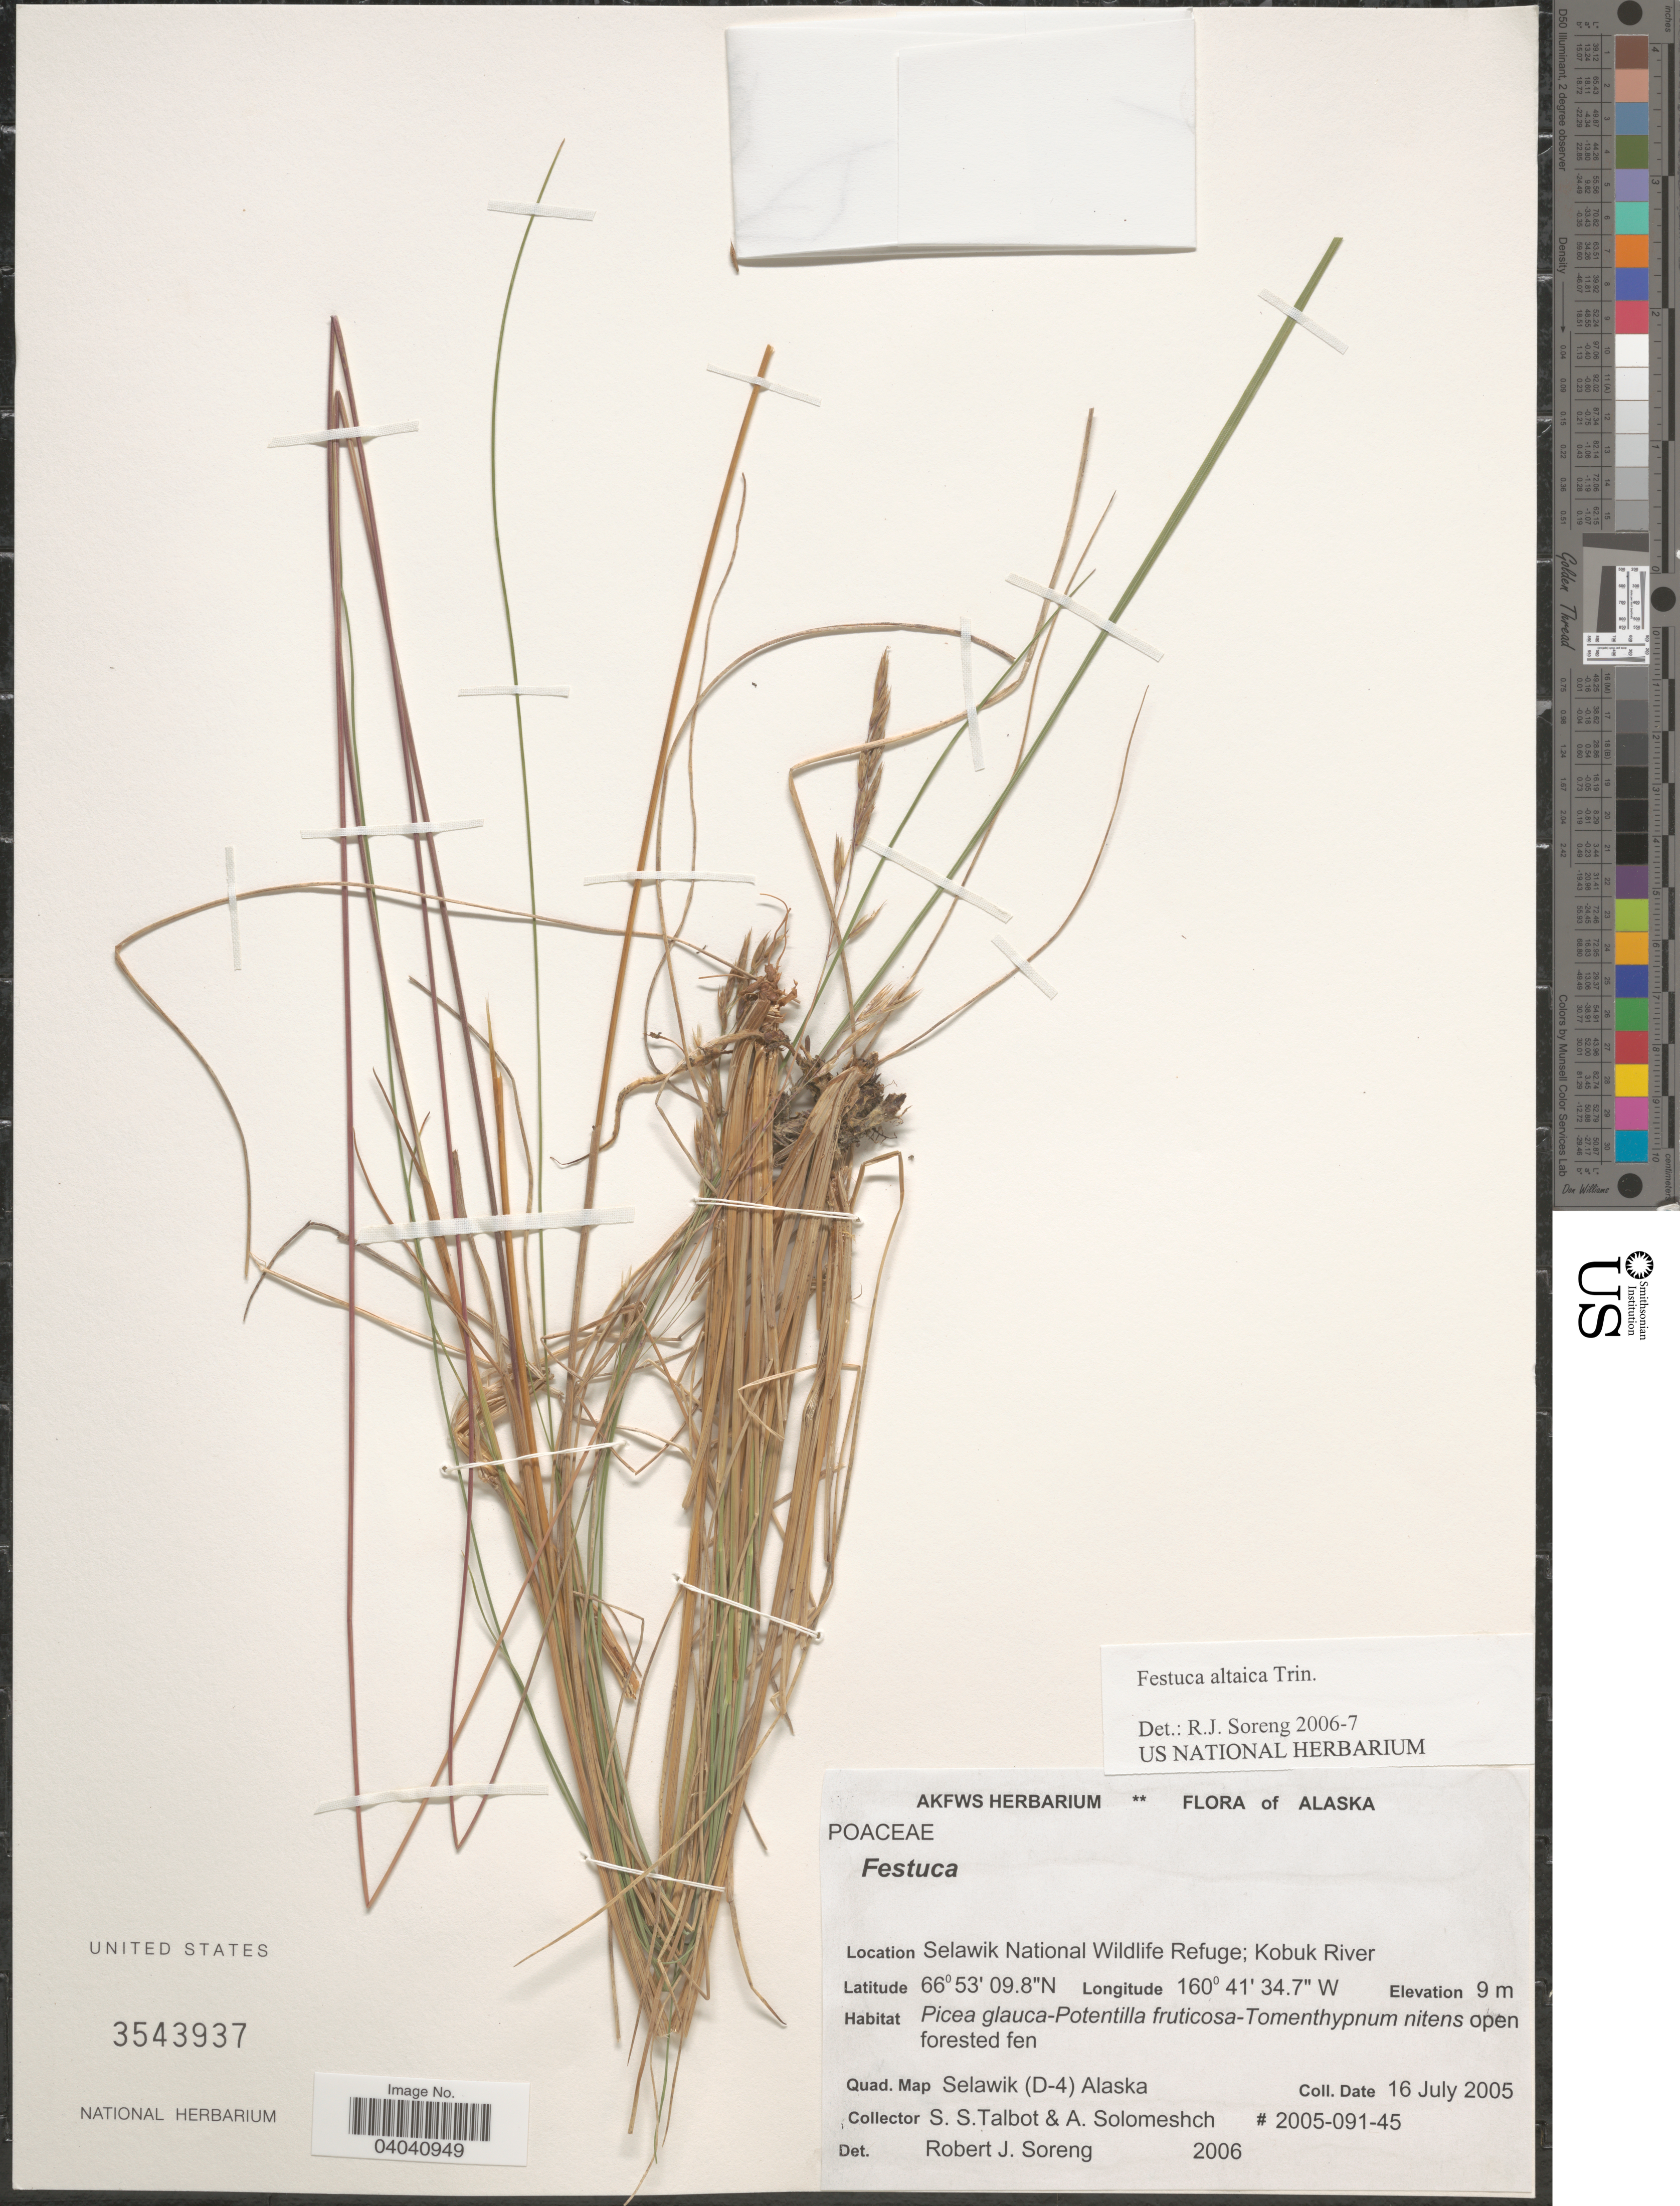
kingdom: Plantae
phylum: Tracheophyta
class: Liliopsida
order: Poales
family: Poaceae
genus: Festuca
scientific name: Festuca altaica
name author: Trin.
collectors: S. S. Talbot & A. Solomeshch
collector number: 2005-091-45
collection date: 2005-07-16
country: United States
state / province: Alaska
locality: Selawik National Wildlife Refuge; Kobuk River. Quad. Map Selawik (D-4) Alaska.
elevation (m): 9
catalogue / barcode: US 3543937